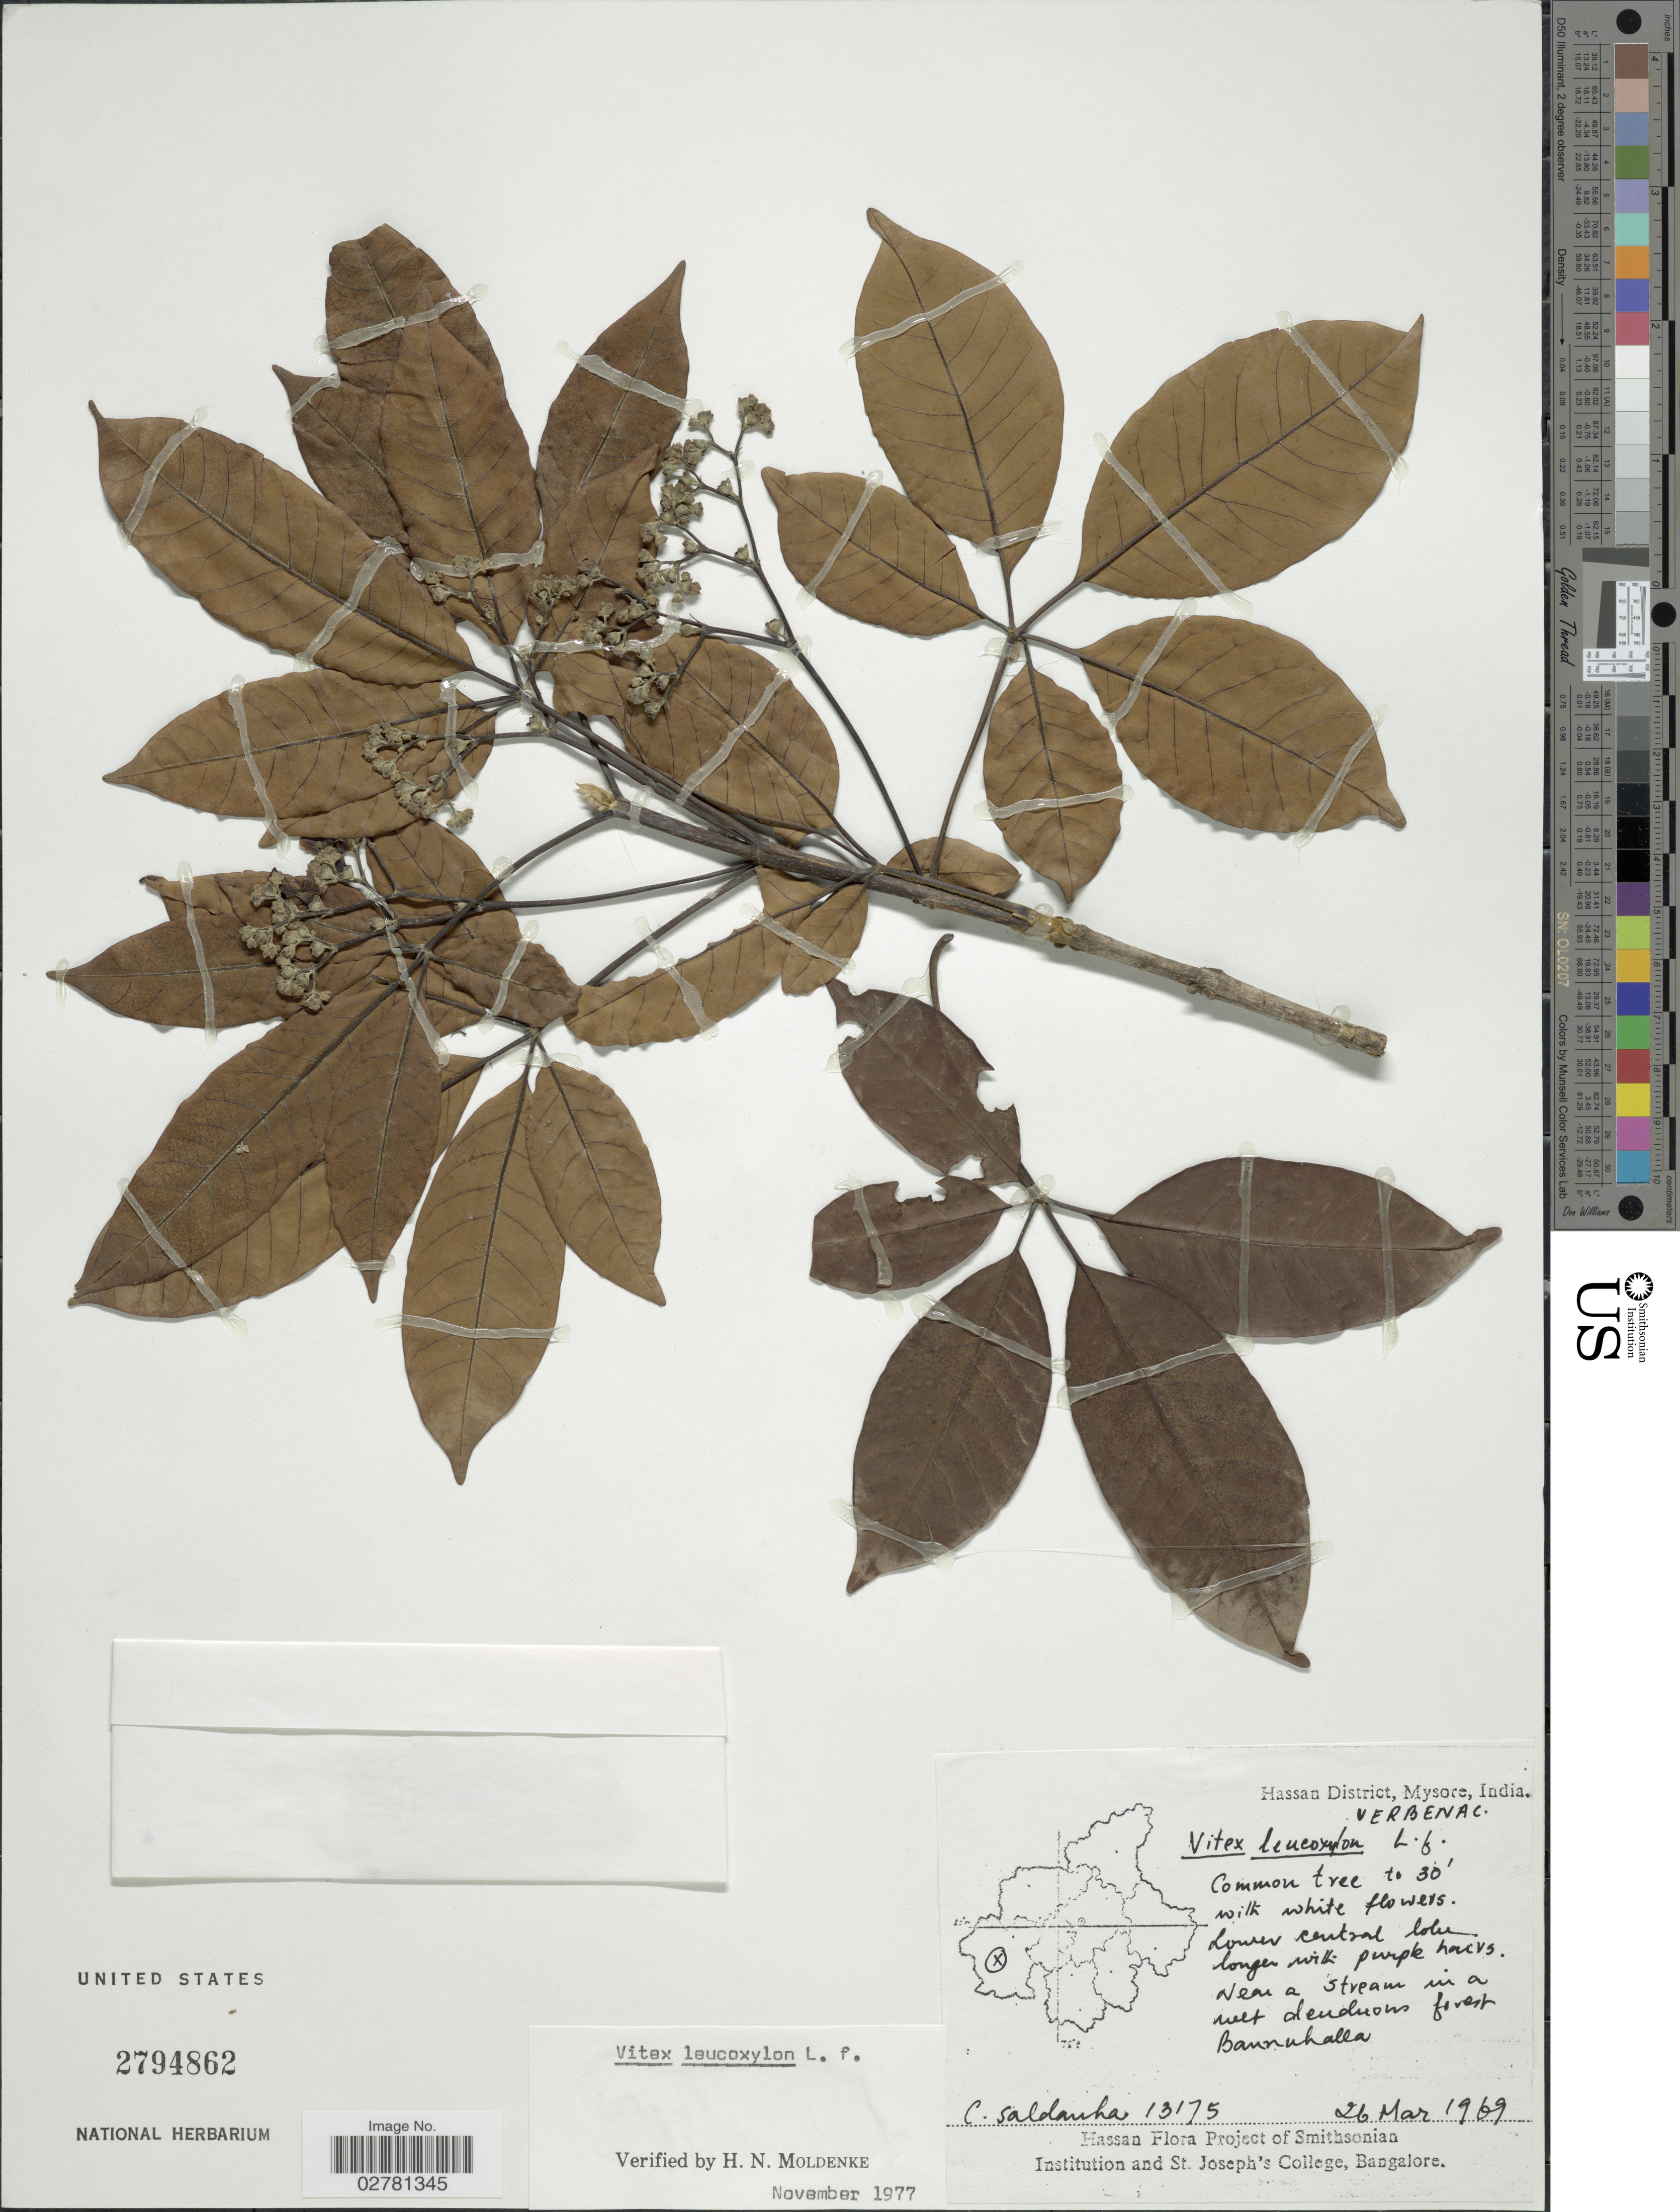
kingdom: Plantae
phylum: Tracheophyta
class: Magnoliopsida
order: Lamiales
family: Lamiaceae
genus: Vitex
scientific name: Vitex leucoxylon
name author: L. f.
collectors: C. Saldanha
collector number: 13175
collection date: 1969-03-26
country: India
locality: Hassan District, Mysore. Bannuhalla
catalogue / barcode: US 2794862